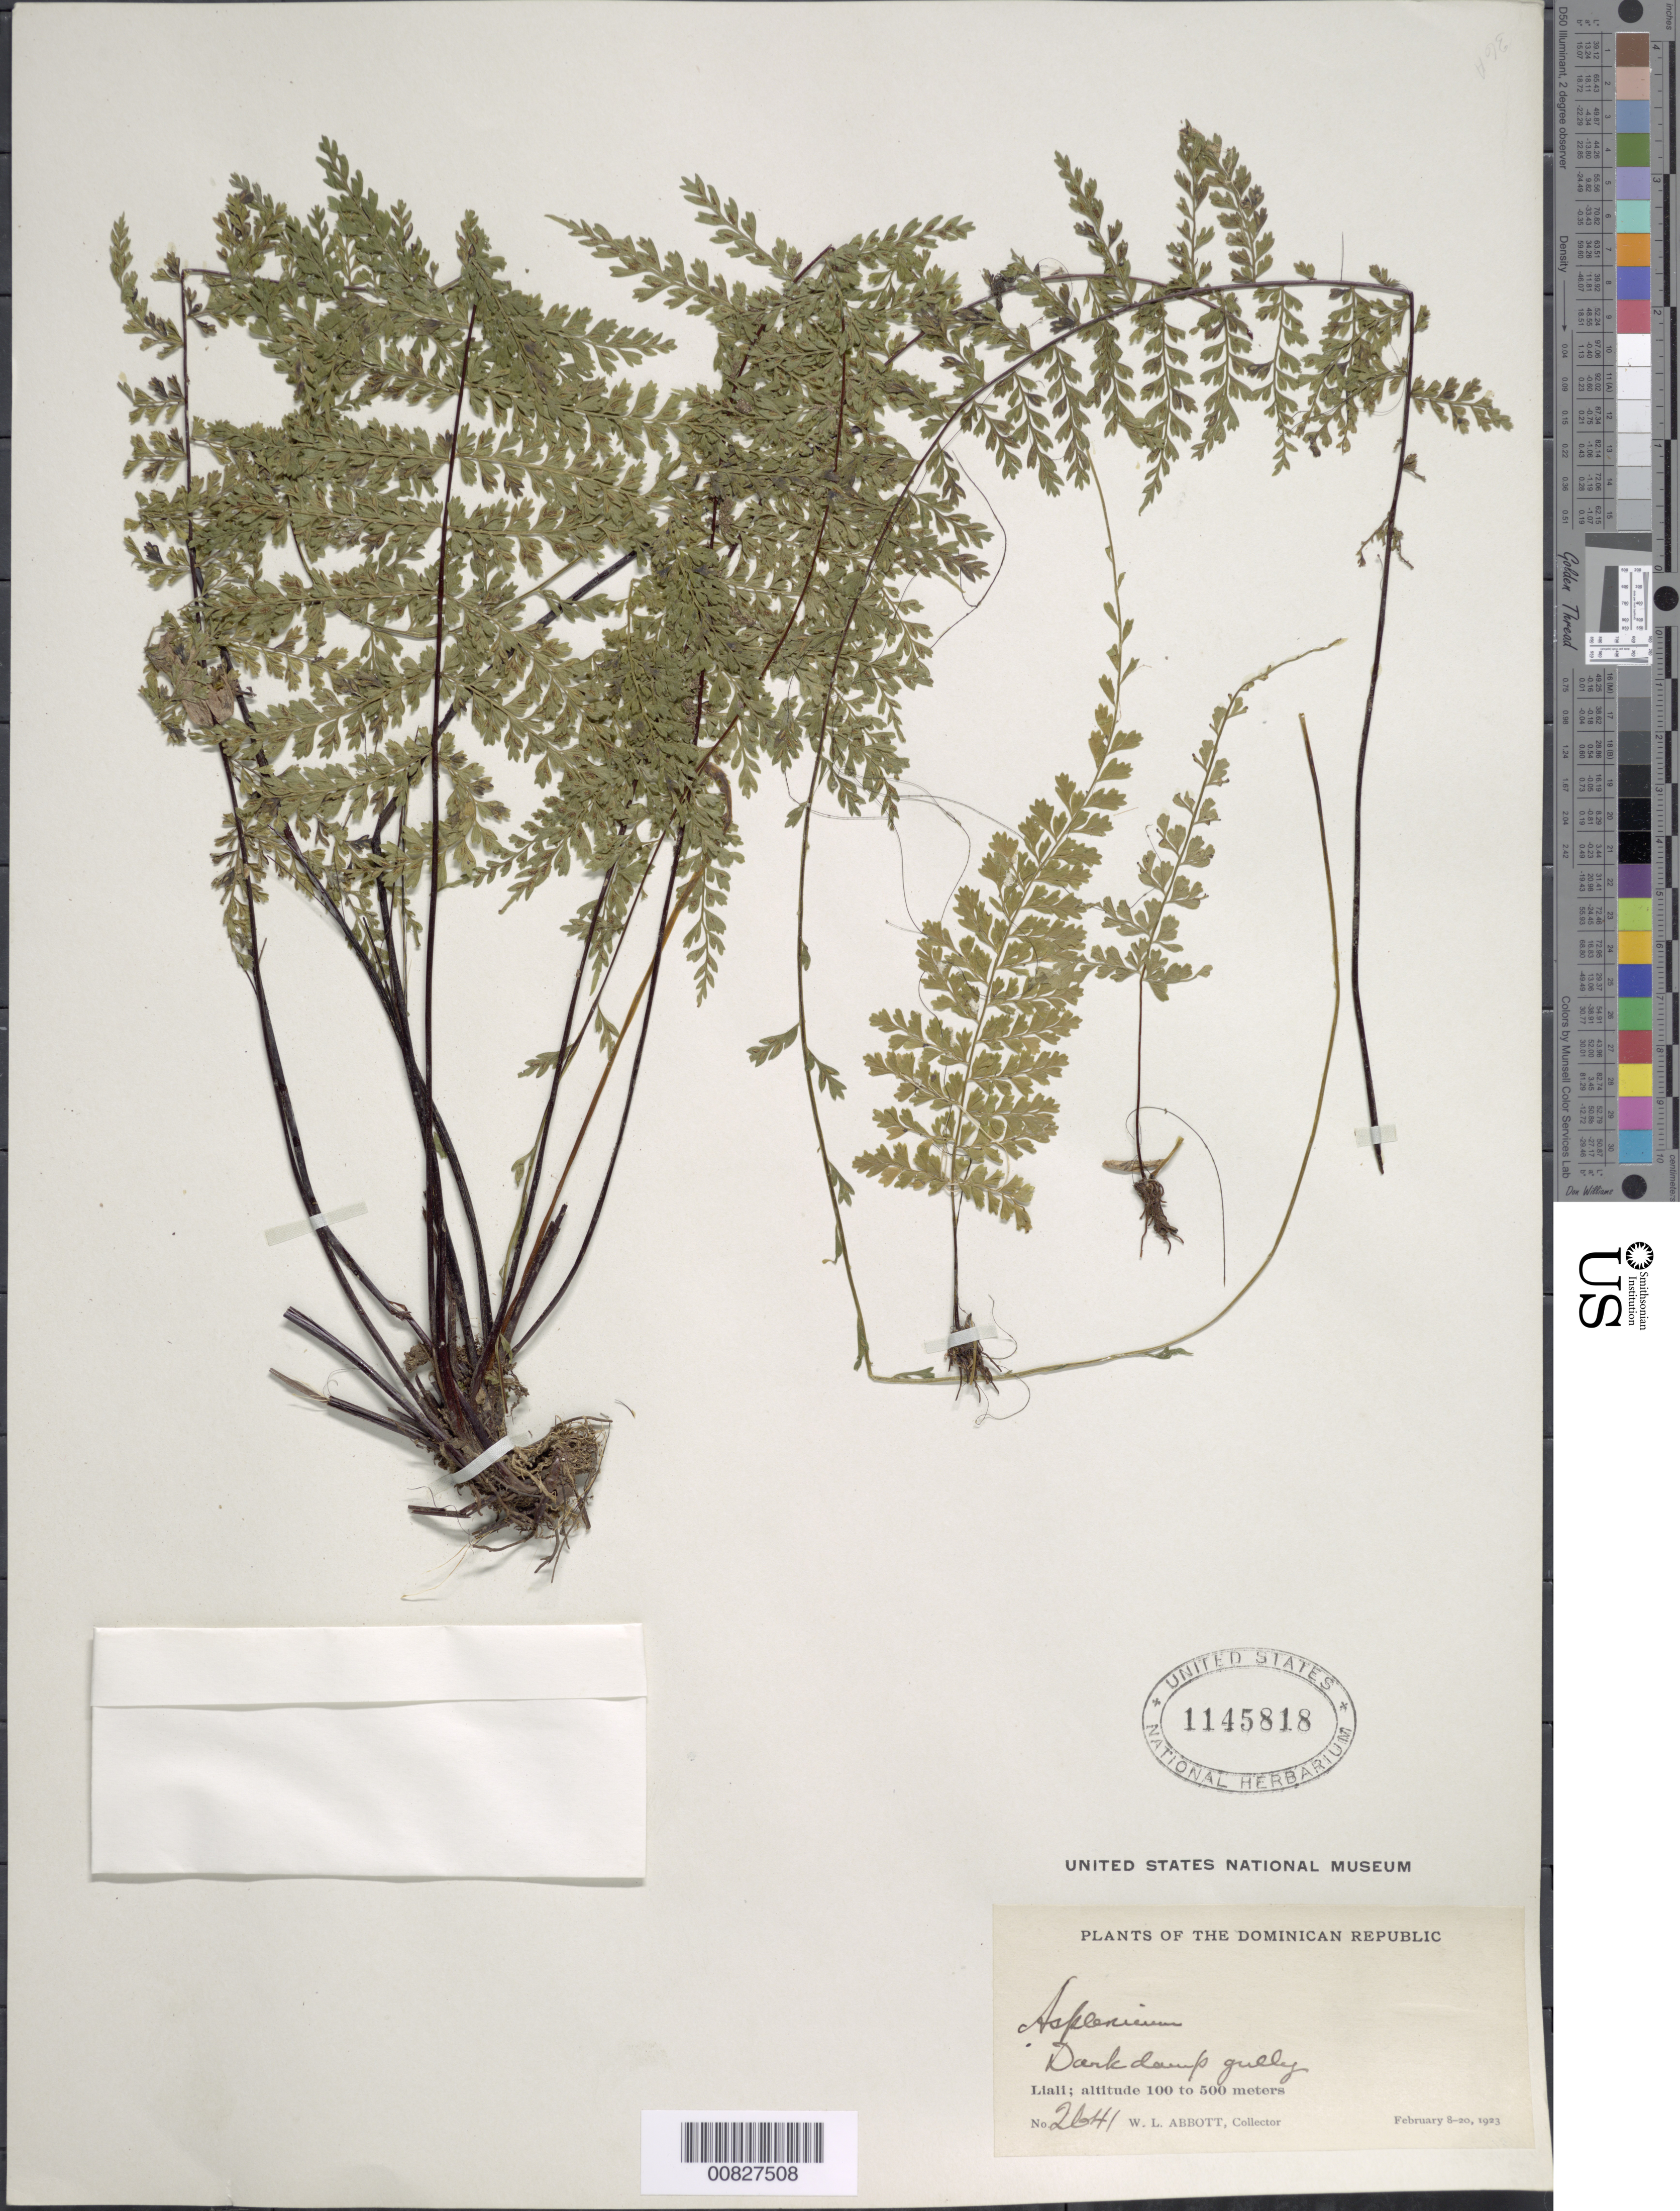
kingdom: Plantae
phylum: Tracheophyta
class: Polypodiopsida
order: Polypodiales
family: Aspleniaceae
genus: Asplenium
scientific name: Asplenium radicans var. uniserale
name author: (Raddi) L.D. Gómez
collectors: W. L. Abbott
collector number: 2641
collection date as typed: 08 Feb 1923 to 20 Feb 1923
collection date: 1923-02-08/1923-02-20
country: Dominican Republic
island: Hispaniola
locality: Liali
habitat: Dark damp gully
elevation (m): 100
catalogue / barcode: US 1145818